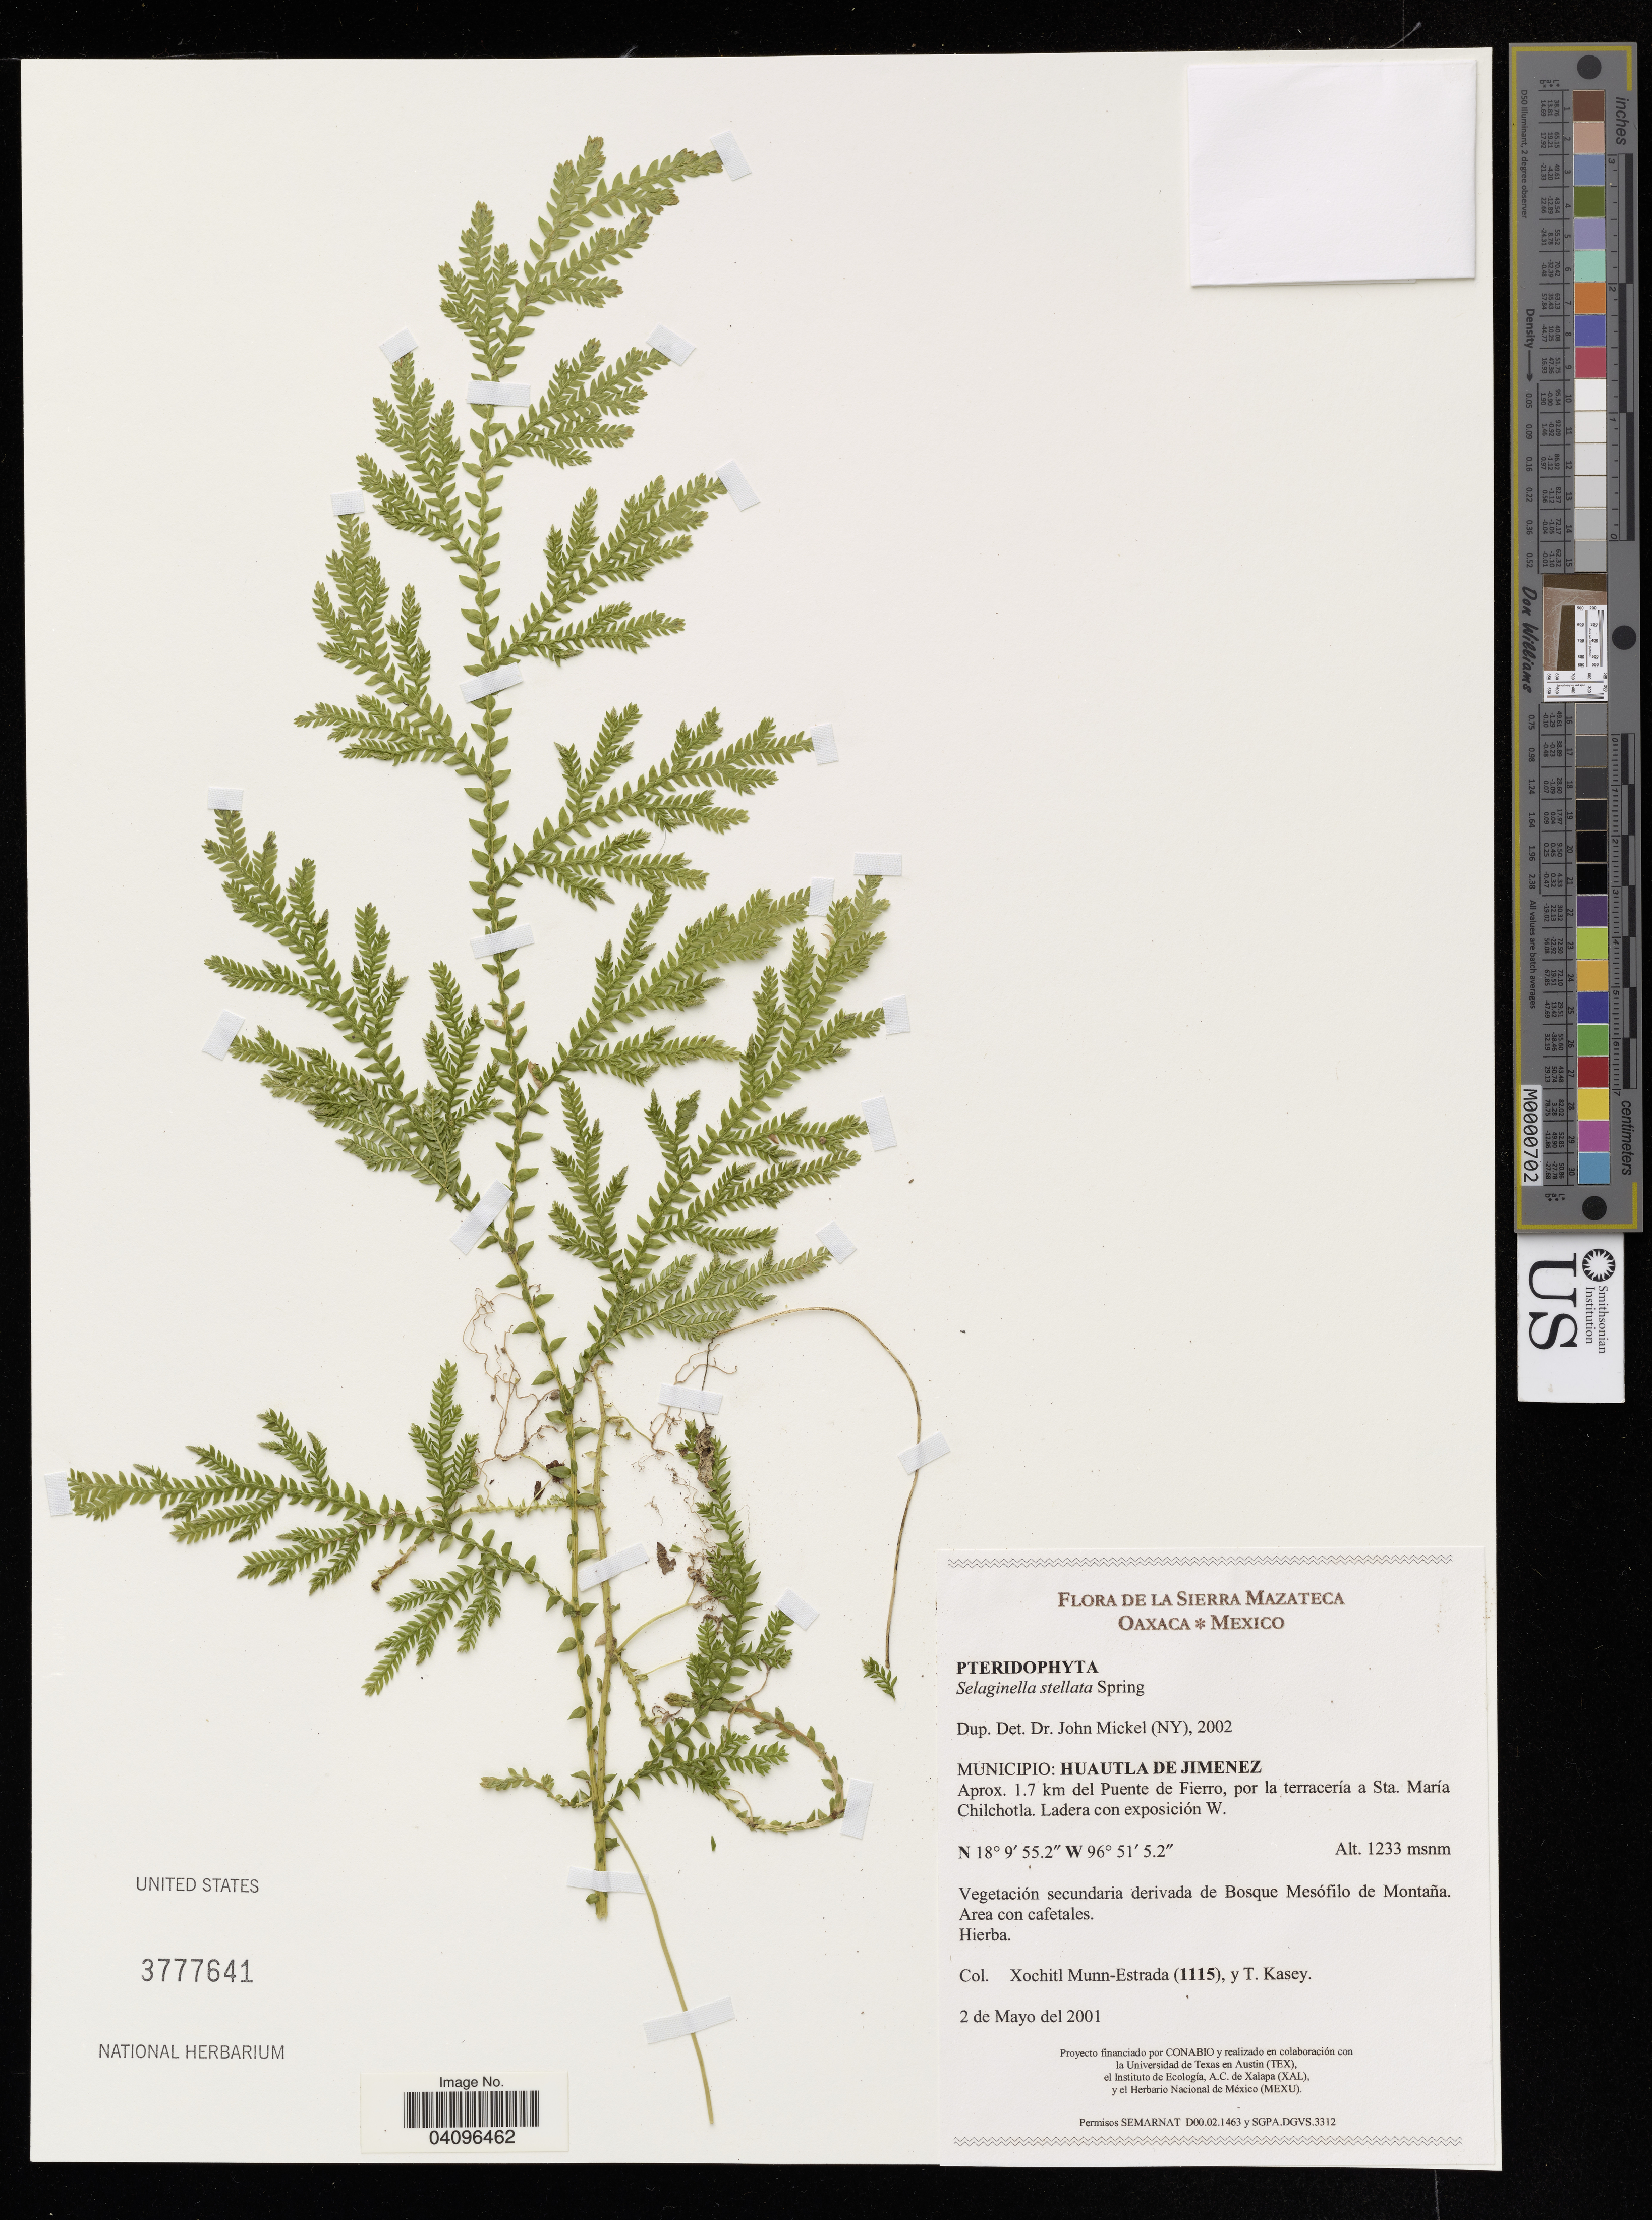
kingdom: Plantae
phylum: Tracheophyta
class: Lycopodiopsida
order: Selaginellales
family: Selaginellaceae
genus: Selaginella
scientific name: Selaginella stellata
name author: Spring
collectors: X. Munn-Estrada & T. Kasey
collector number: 1115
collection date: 2001-05-02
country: Mexico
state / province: Oaxaca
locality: La Sierra Mazateca. Municipio: Huautla de Jimenez. Aprox. 1.7 km del Puente de Fierro, por la terracería a Sta. María Chilchotla. Ladera con exposición W.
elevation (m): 1233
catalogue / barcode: US 3777641